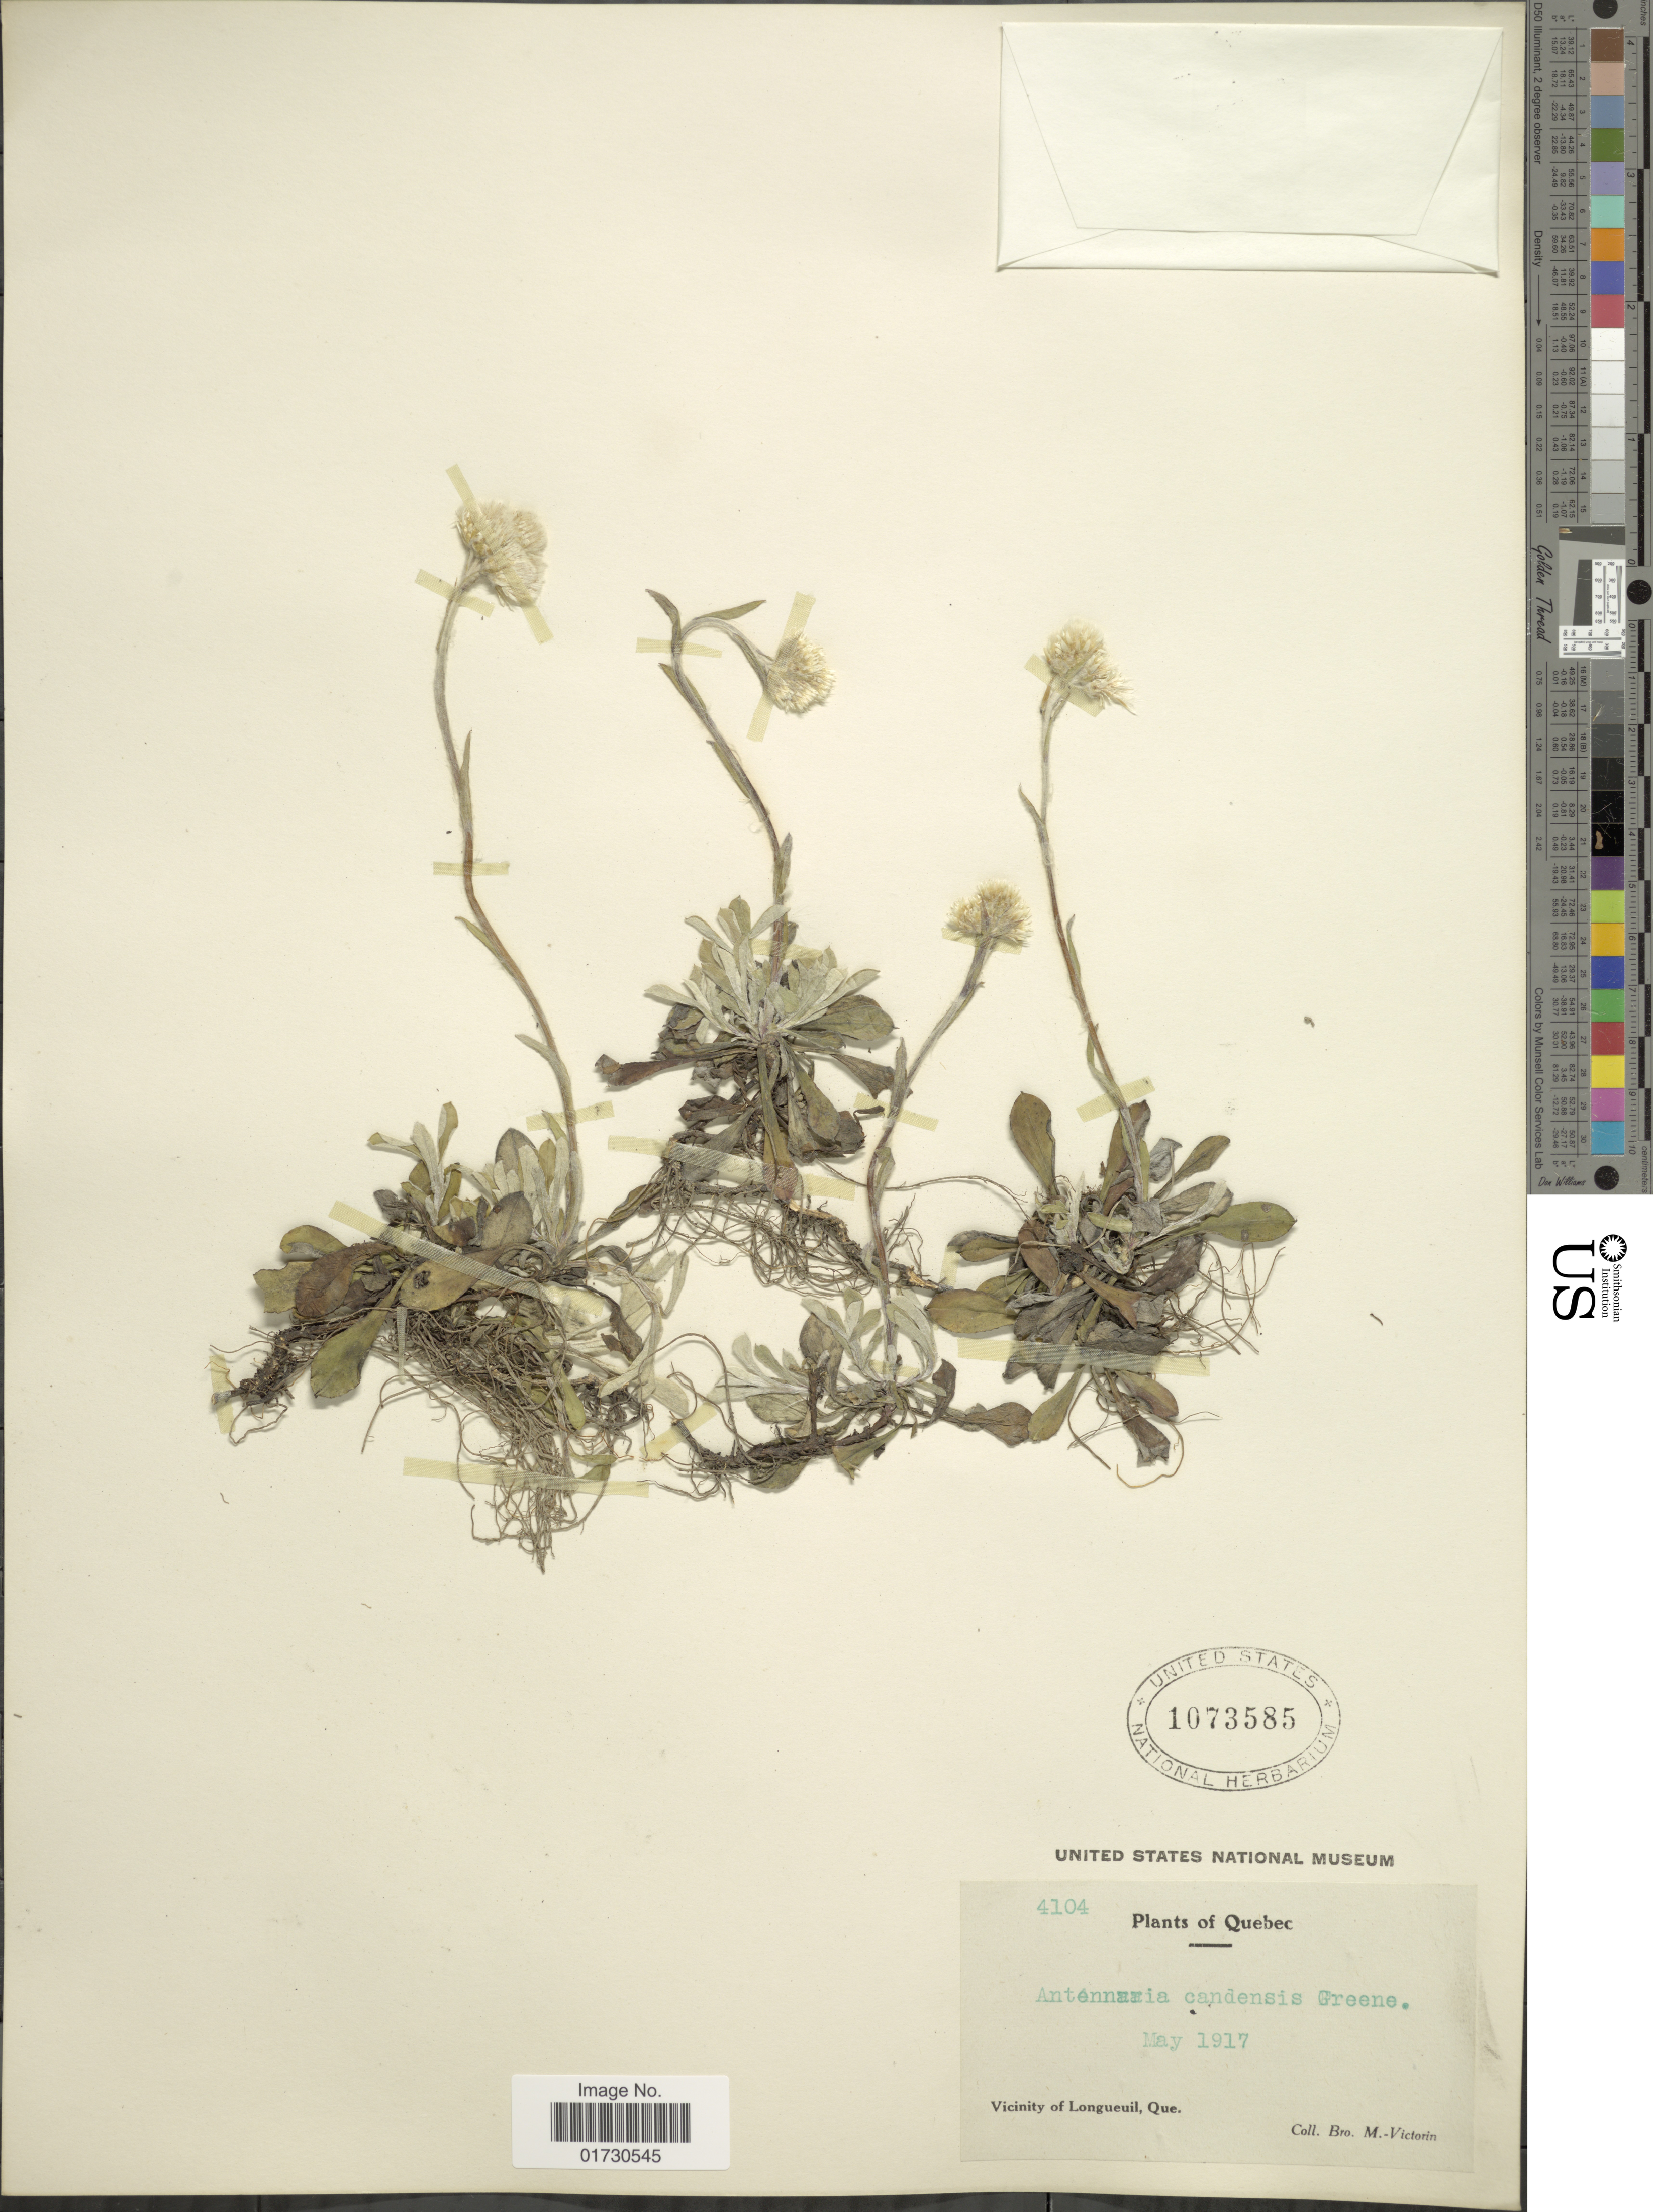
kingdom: Plantae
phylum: Tracheophyta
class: Magnoliopsida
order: Asterales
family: Asteraceae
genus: Antennaria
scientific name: Antennaria canadensis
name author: Greene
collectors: Fr. Marie-Victorin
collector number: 4104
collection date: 1917-05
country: Canada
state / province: Quebec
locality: Vicinity of Longueuil, Que.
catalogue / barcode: US 1073585